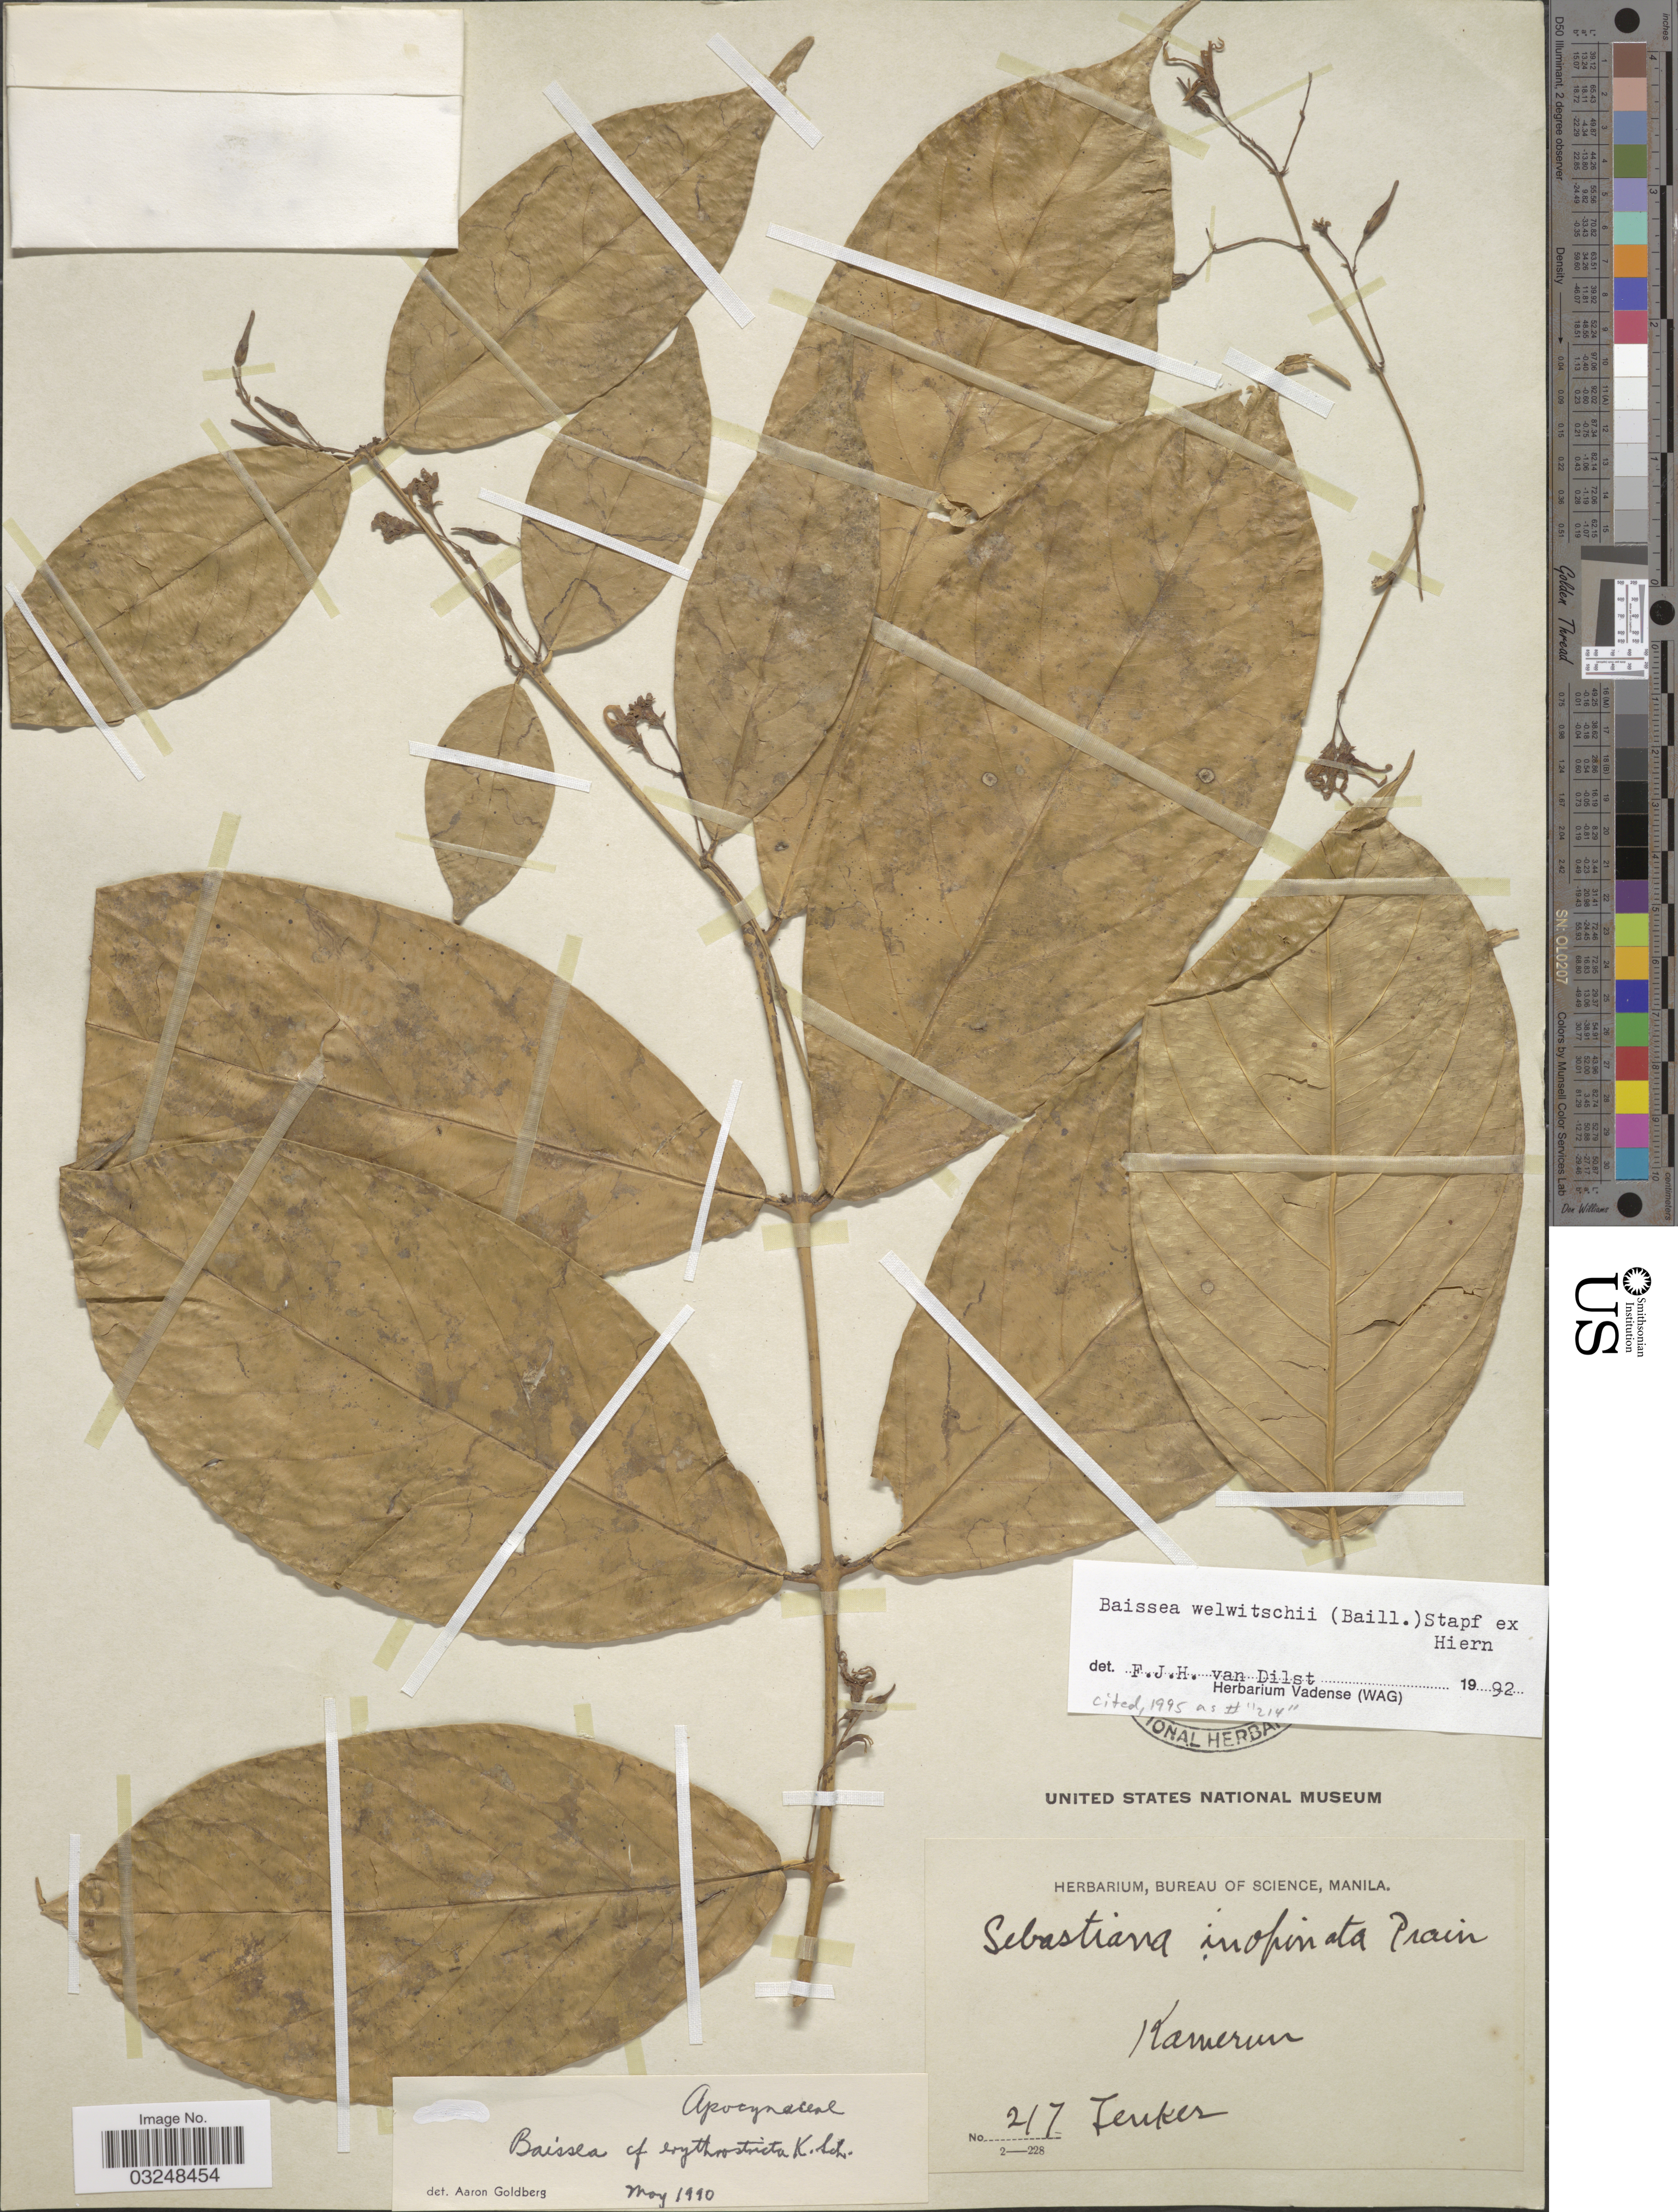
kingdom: Plantae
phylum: Tracheophyta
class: Magnoliopsida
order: Gentianales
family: Apocynaceae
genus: Baissea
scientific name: Baissea welwitschii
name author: (Baill.) Stapf ex Hiern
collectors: Zenker, --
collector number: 217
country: Cameroon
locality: Kamerun.